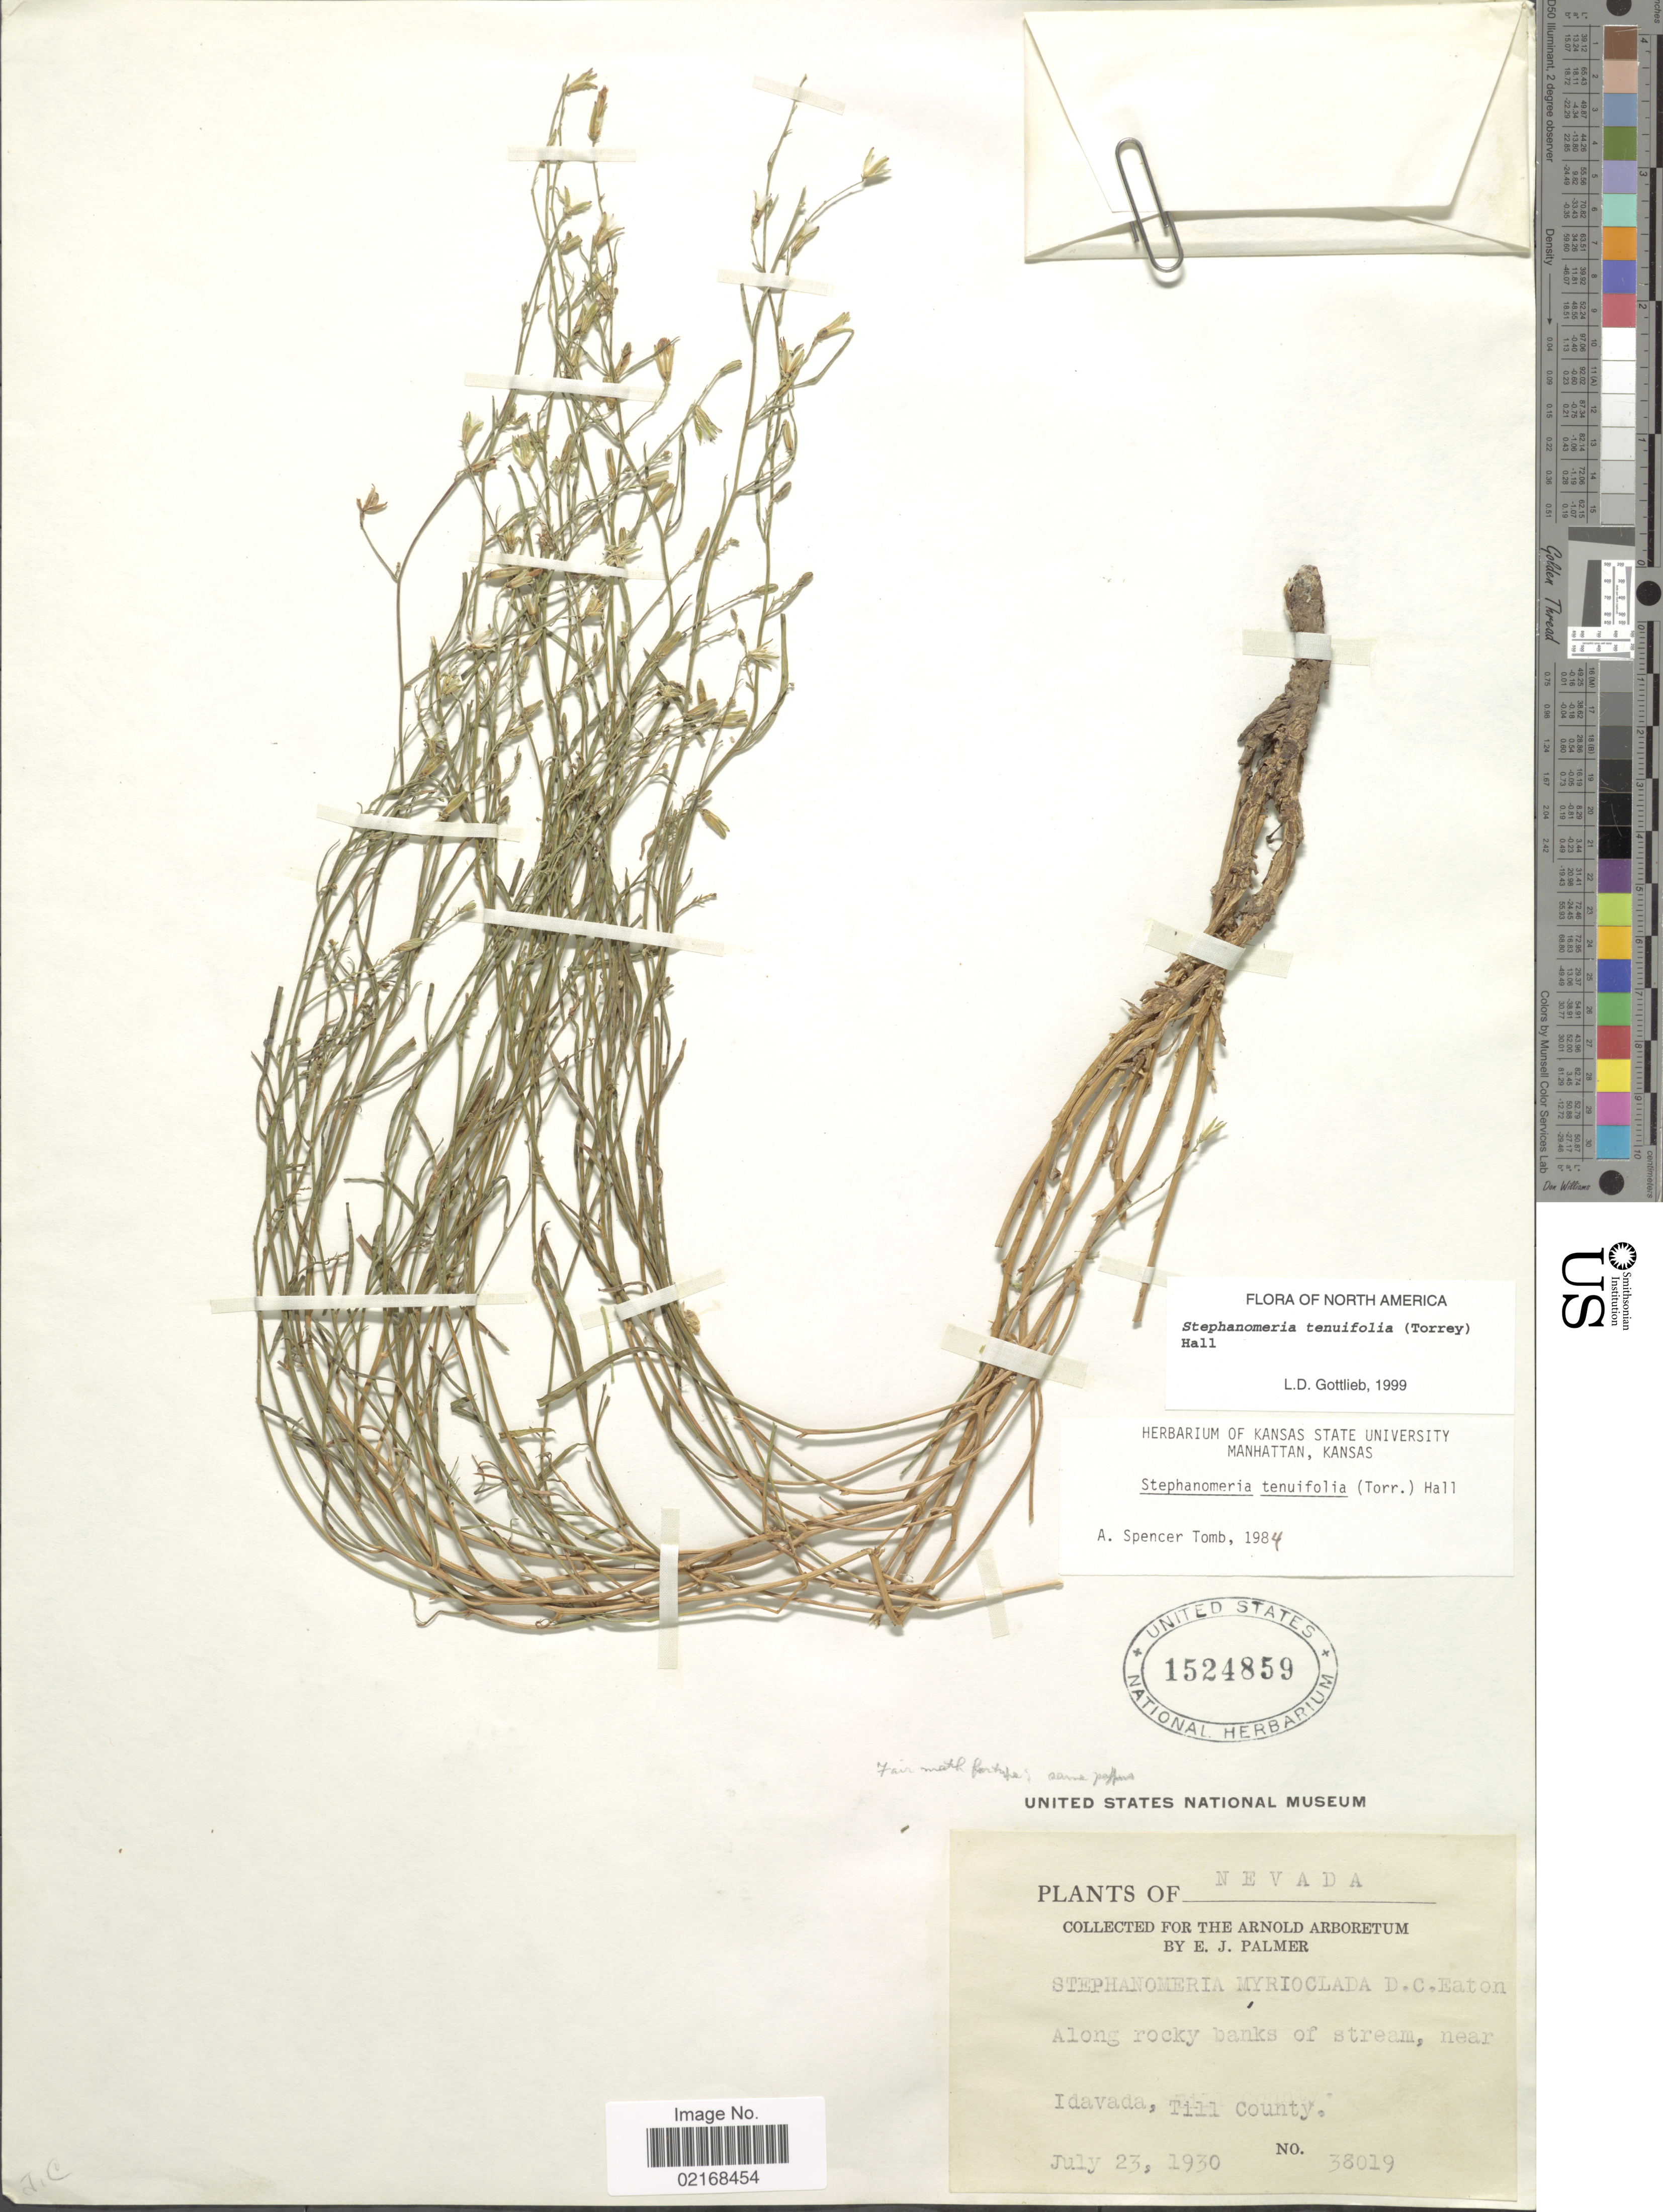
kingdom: Plantae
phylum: Tracheophyta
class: Magnoliopsida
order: Asterales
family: Asteraceae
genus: Stephanomeria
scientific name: Stephanomeria tenuifolia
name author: (Torr.) H.M. Hall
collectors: E. J. Palmer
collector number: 38019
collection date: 1930-07-23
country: United States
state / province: Nevada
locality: Along rocky banks of stream, near Idavada, Till County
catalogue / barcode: US 1524859